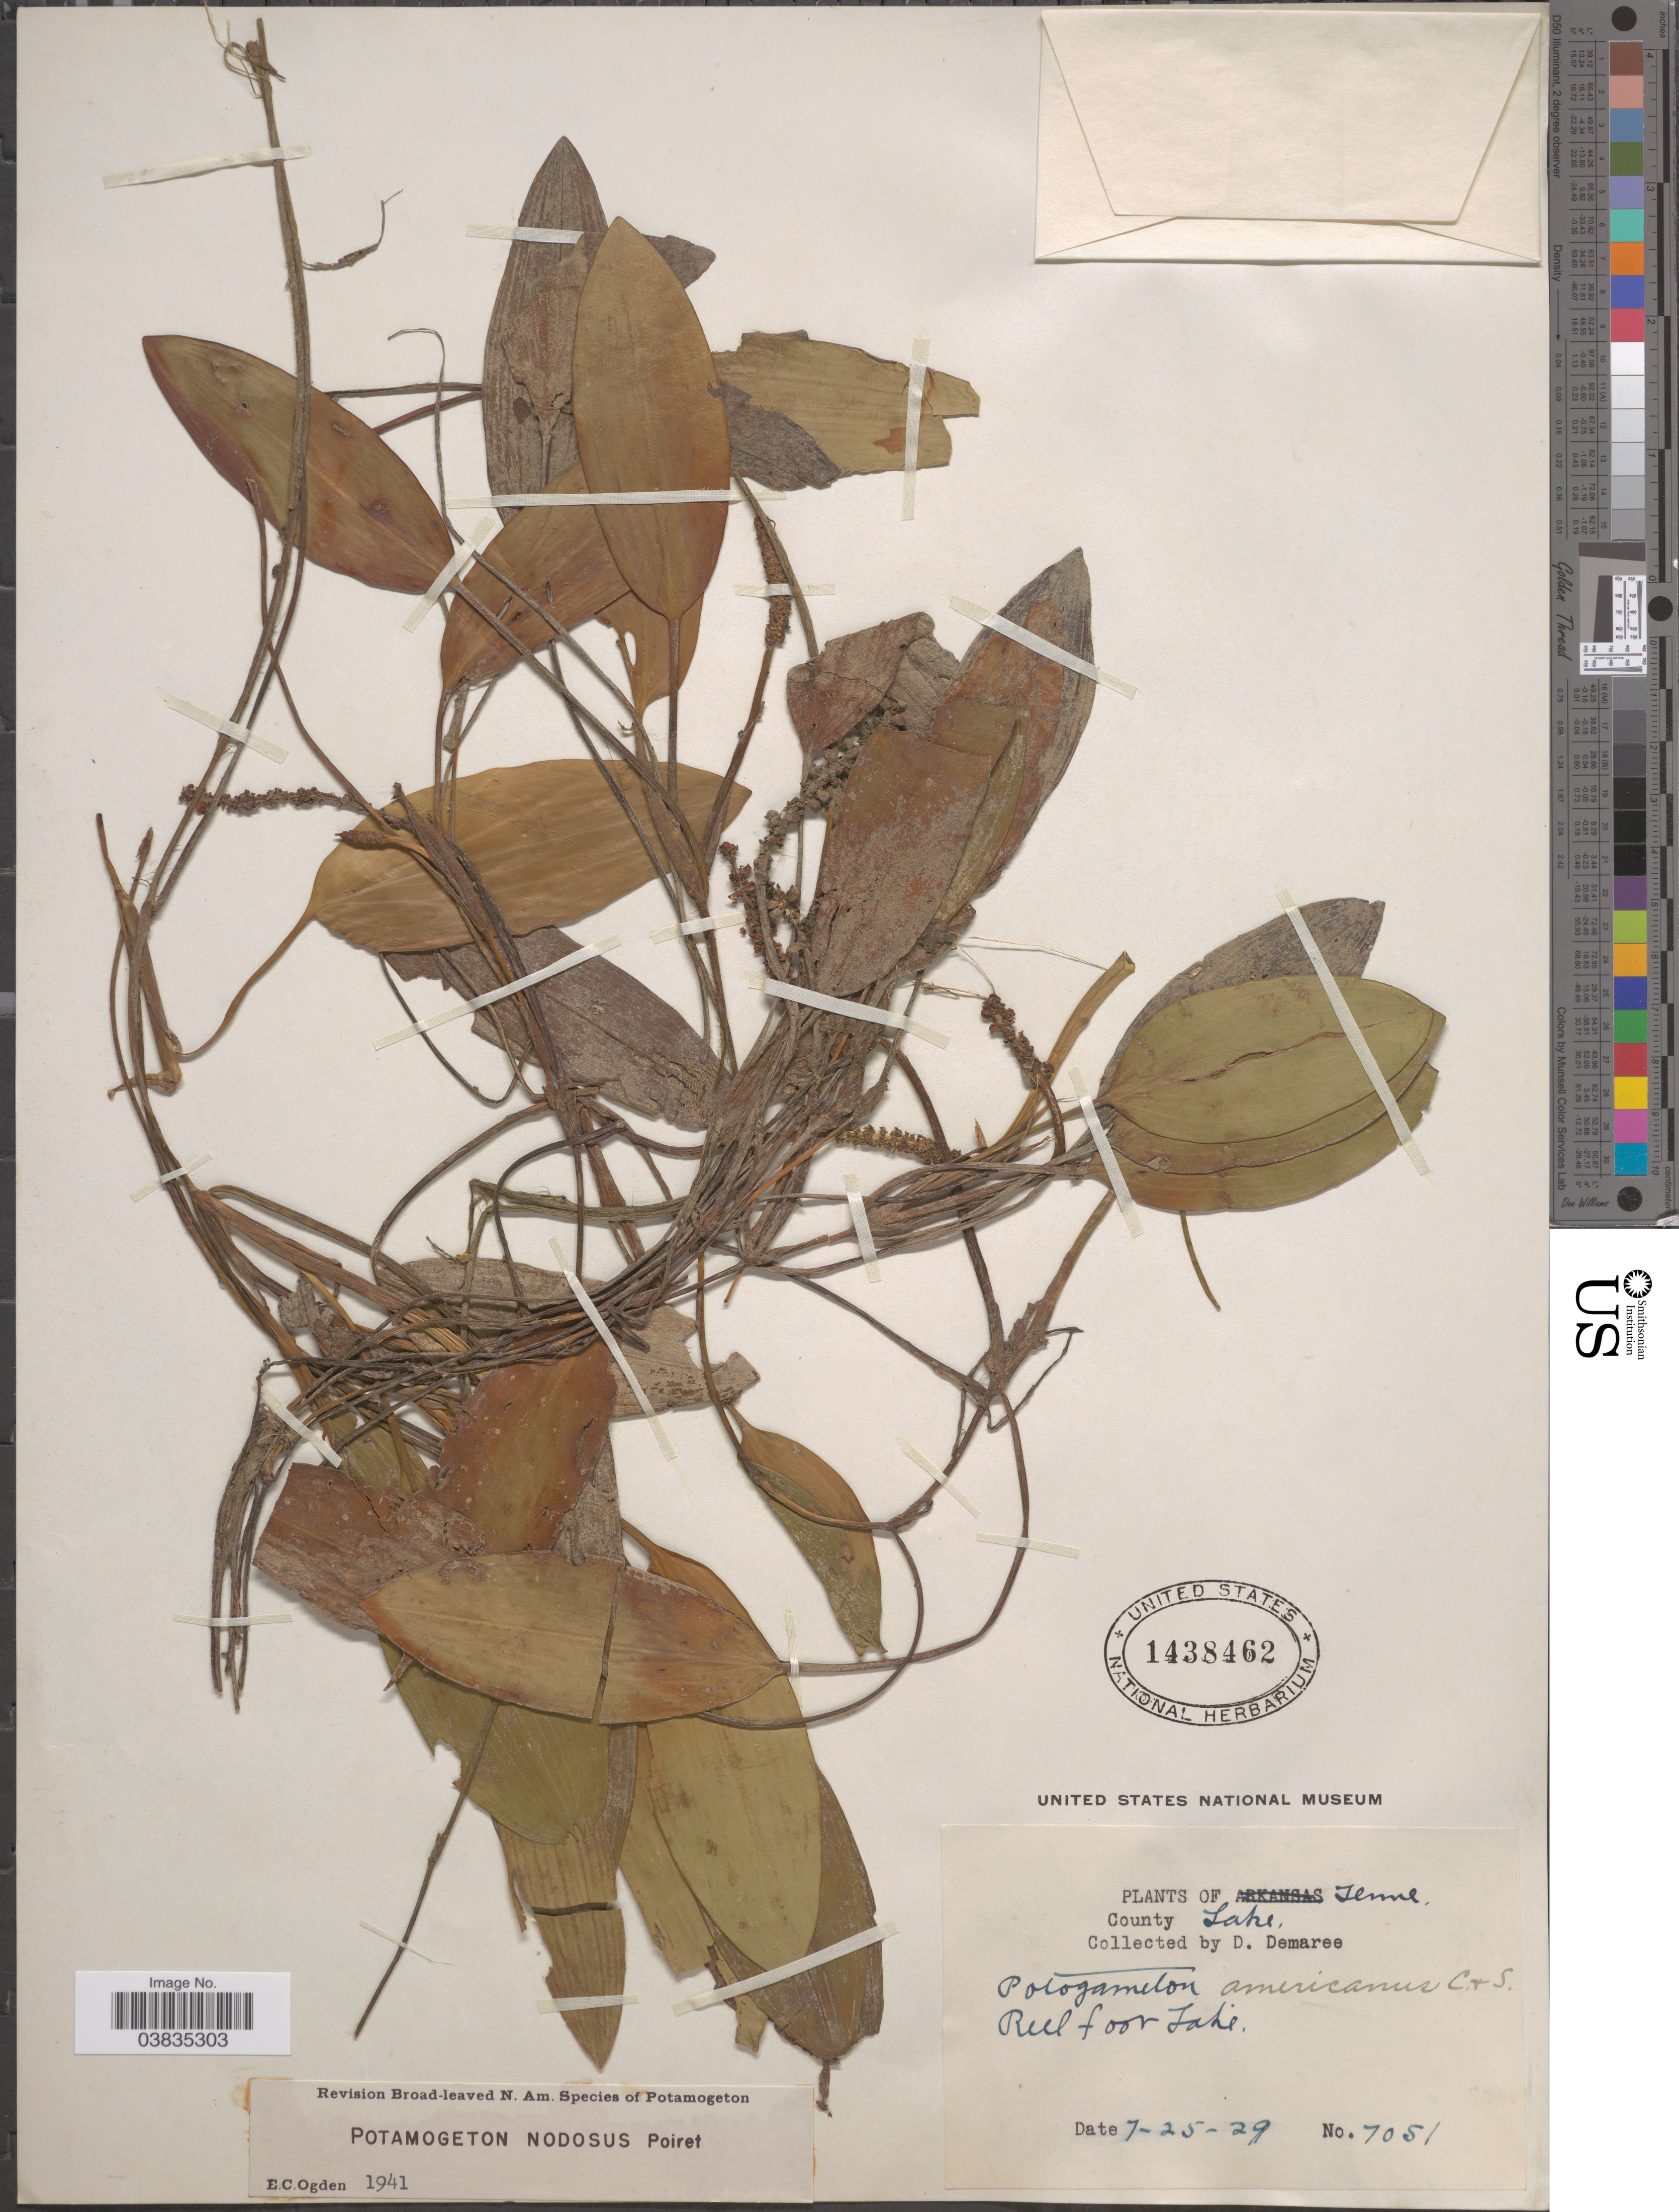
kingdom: Plantae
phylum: Tracheophyta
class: Liliopsida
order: Alismatales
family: Potamogetonaceae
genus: Potamogeton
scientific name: Potamogeton nodosus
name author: Poir.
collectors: D. Demaree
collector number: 7051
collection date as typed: Transcribed d/m/y: 25/7/29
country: United States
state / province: Tennessee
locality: County Lake. Reelfoot Lake.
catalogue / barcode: US 1438462